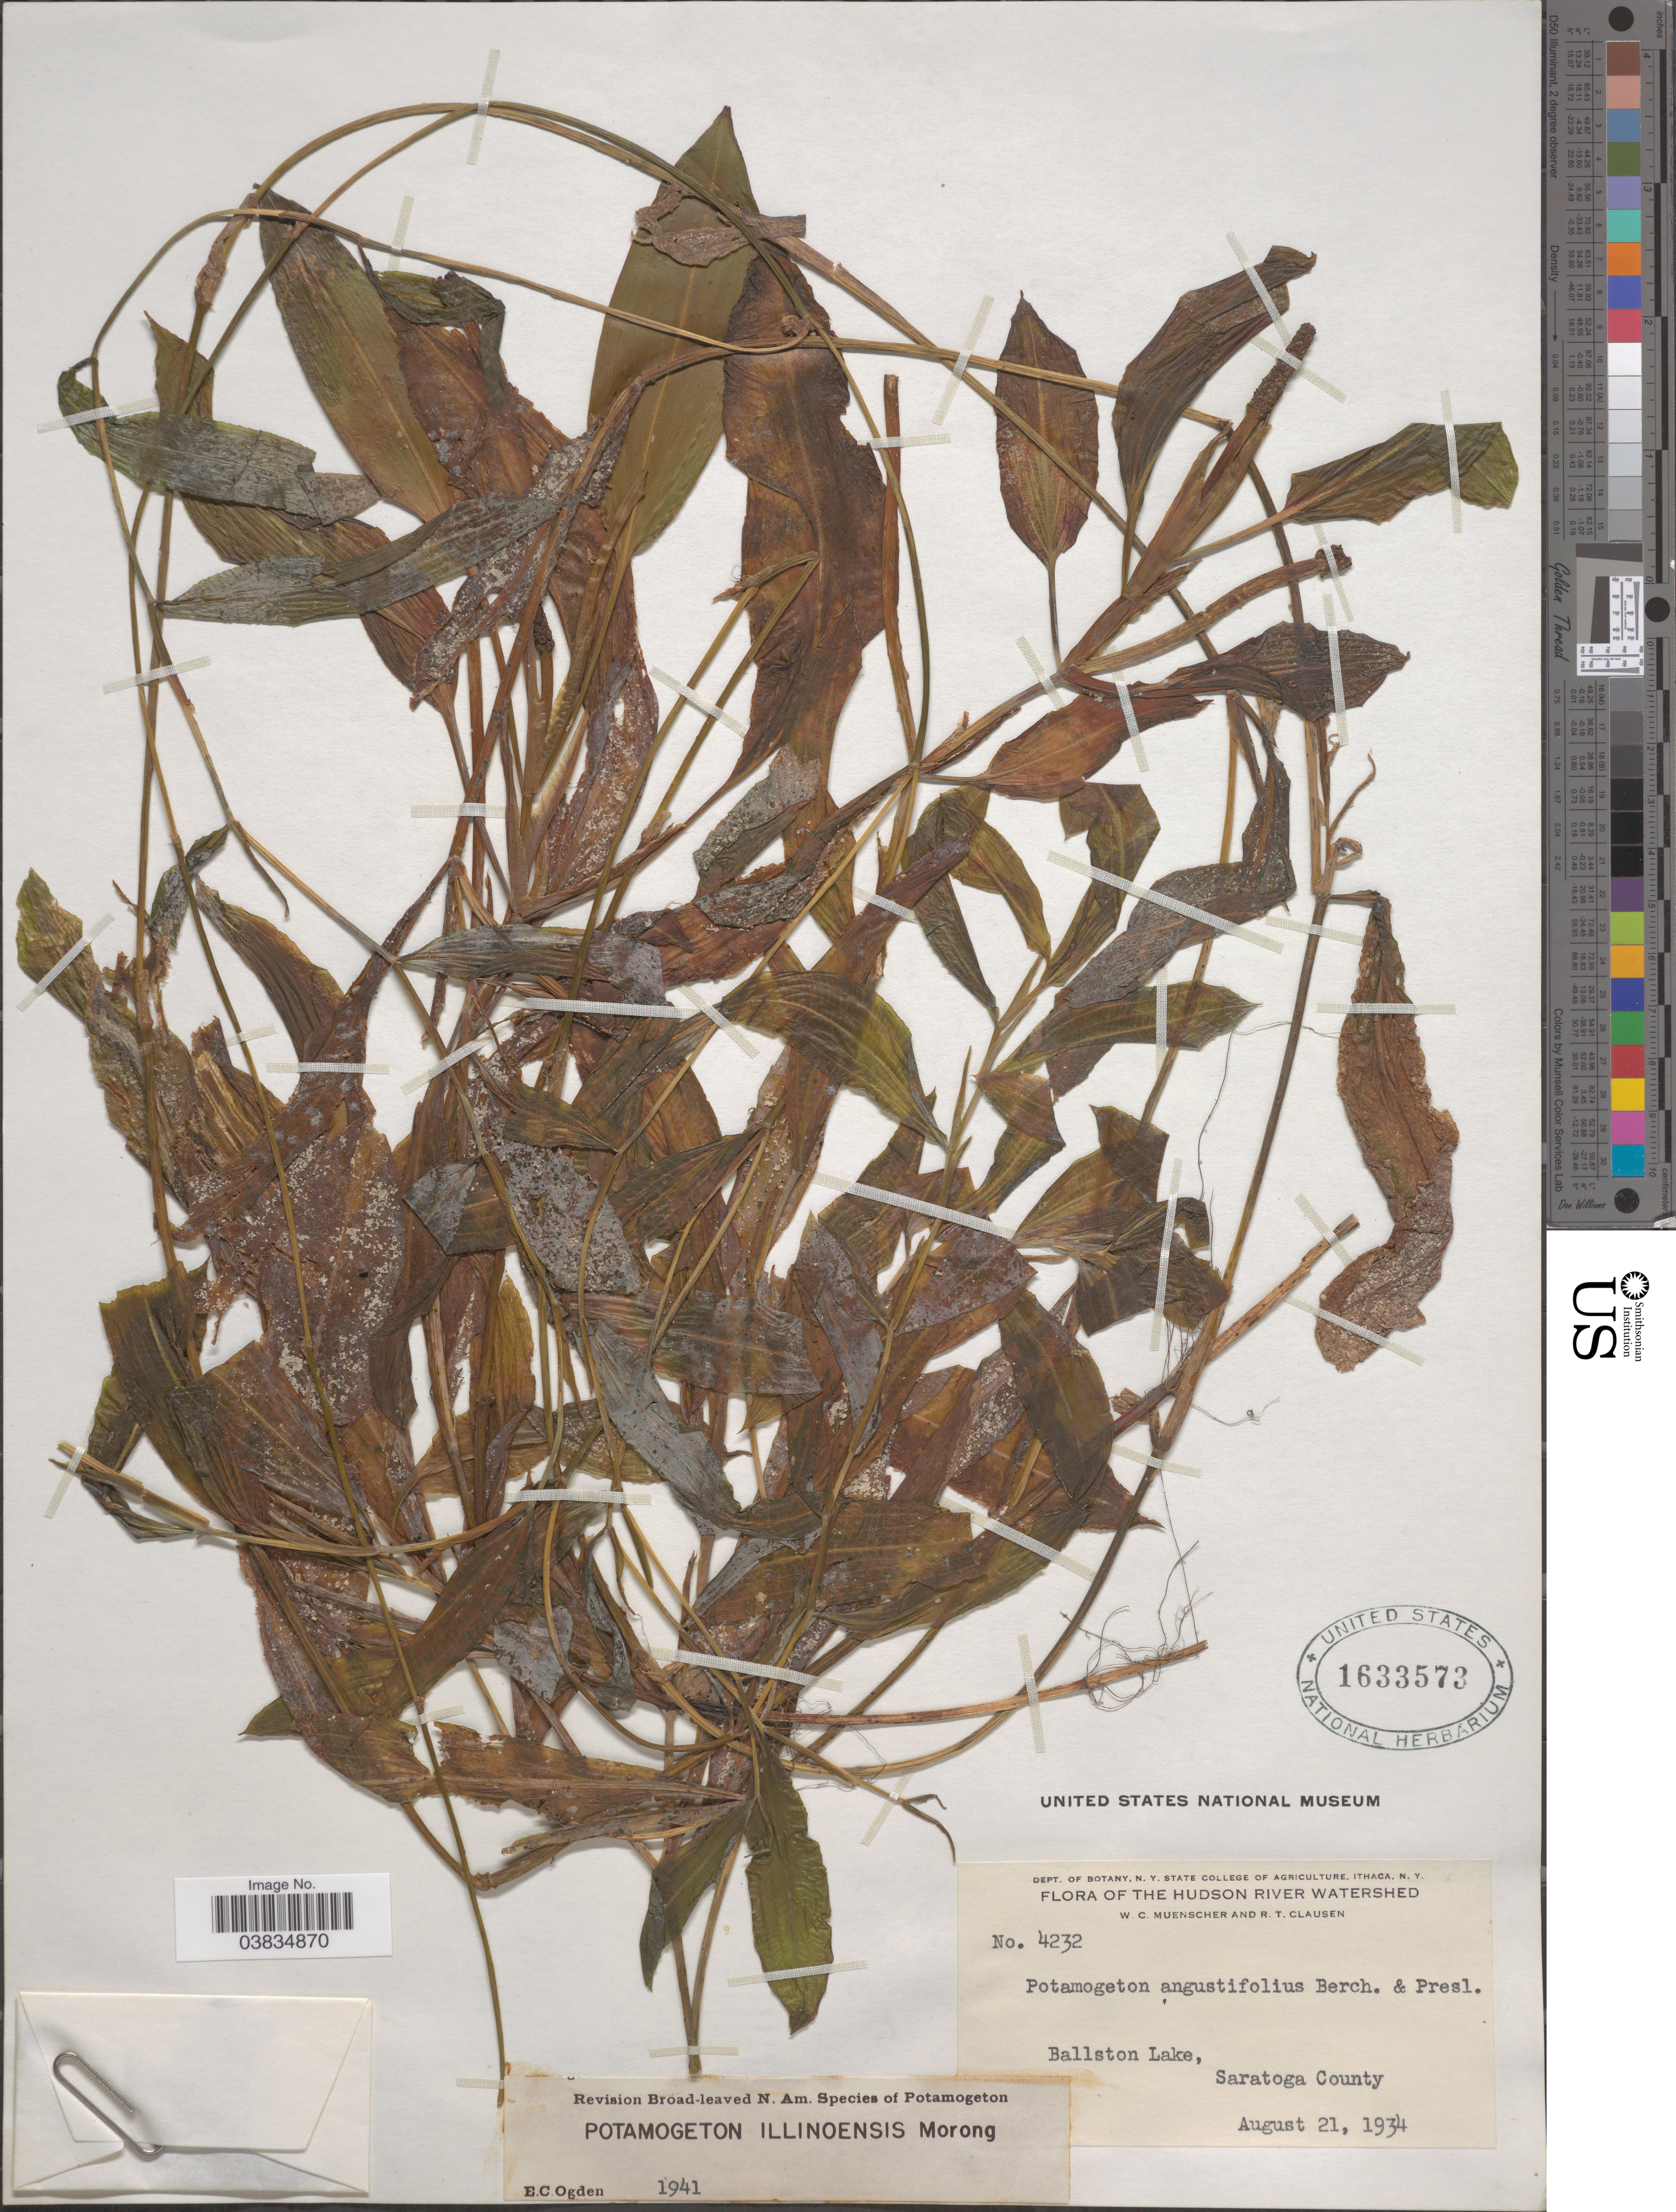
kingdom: Plantae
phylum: Tracheophyta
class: Liliopsida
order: Alismatales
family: Potamogetonaceae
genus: Potamogeton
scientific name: Potamogeton illinoensis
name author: Morong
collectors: W. Muenscher & R. T. Clausen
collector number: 4232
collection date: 1934-08-21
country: United States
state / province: New York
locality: Hudson River at watershed. Ballston Lake, Saratoga County.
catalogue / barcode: US 1633573